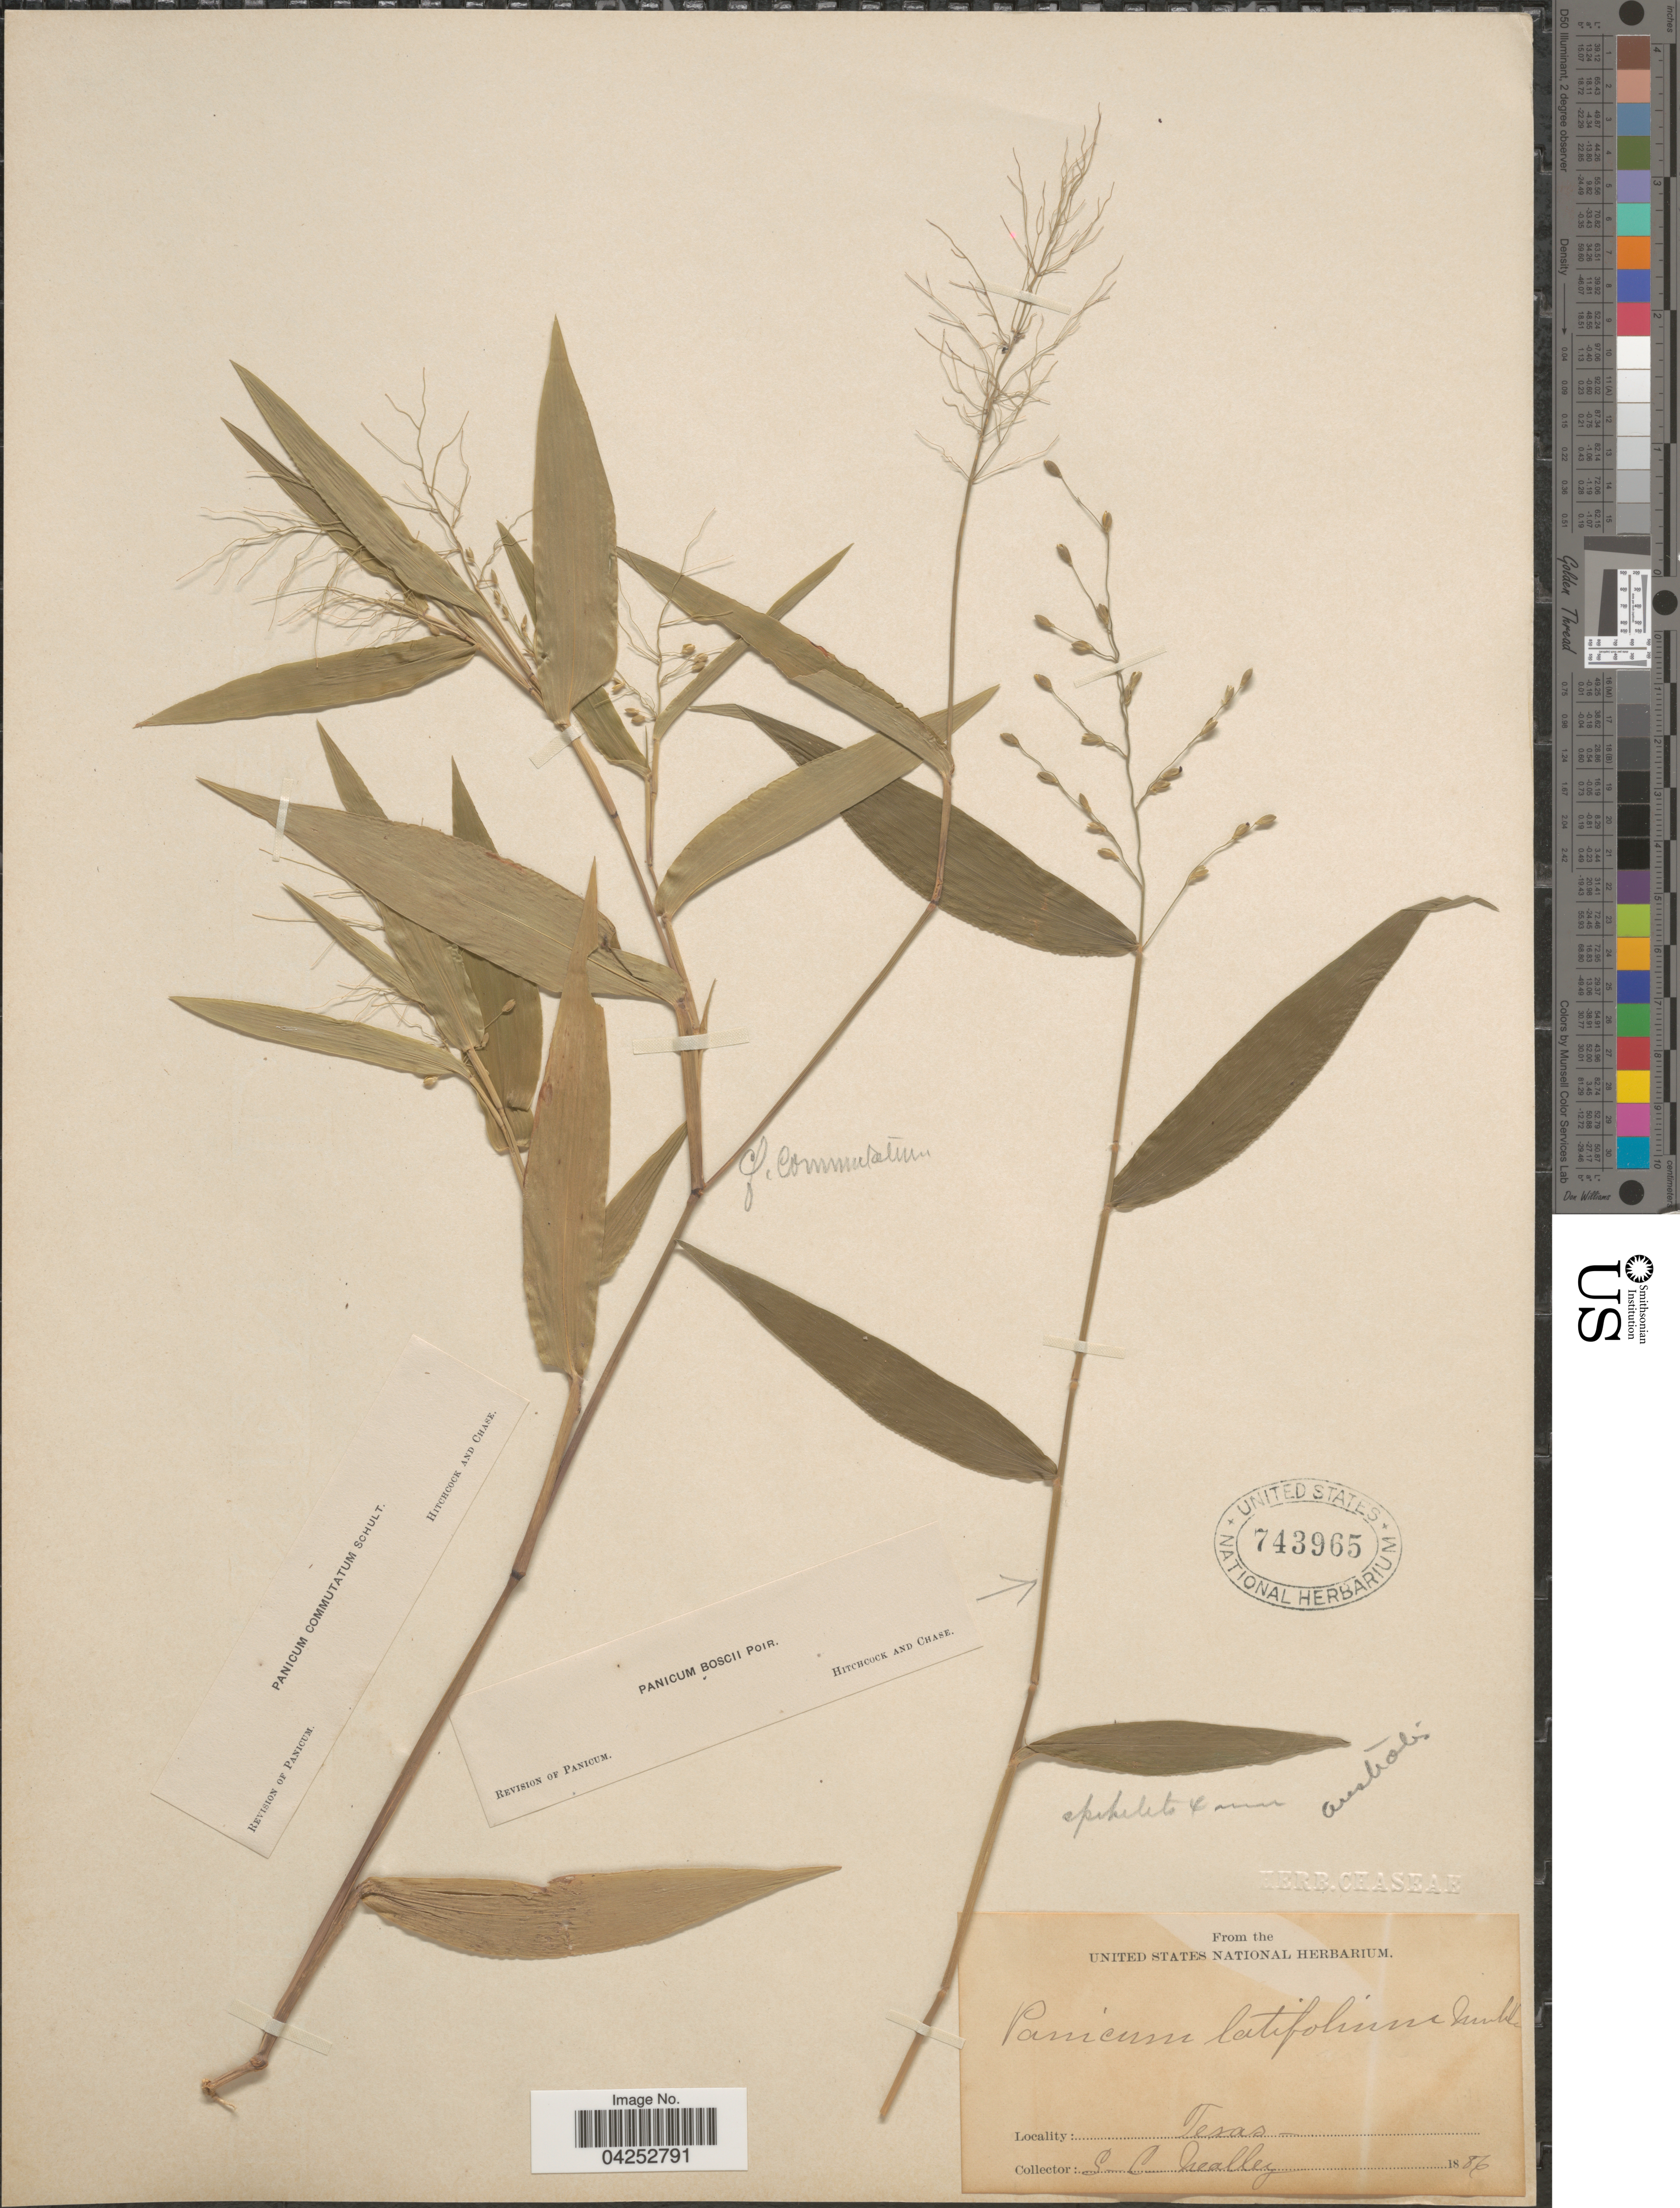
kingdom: Plantae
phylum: Tracheophyta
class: Liliopsida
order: Poales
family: Poaceae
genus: Dichanthelium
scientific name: Dichanthelium boscii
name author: (Poir.) Gould & C.A. Clark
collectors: G. C. Nealley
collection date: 1886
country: United States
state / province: Texas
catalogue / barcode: US 743965